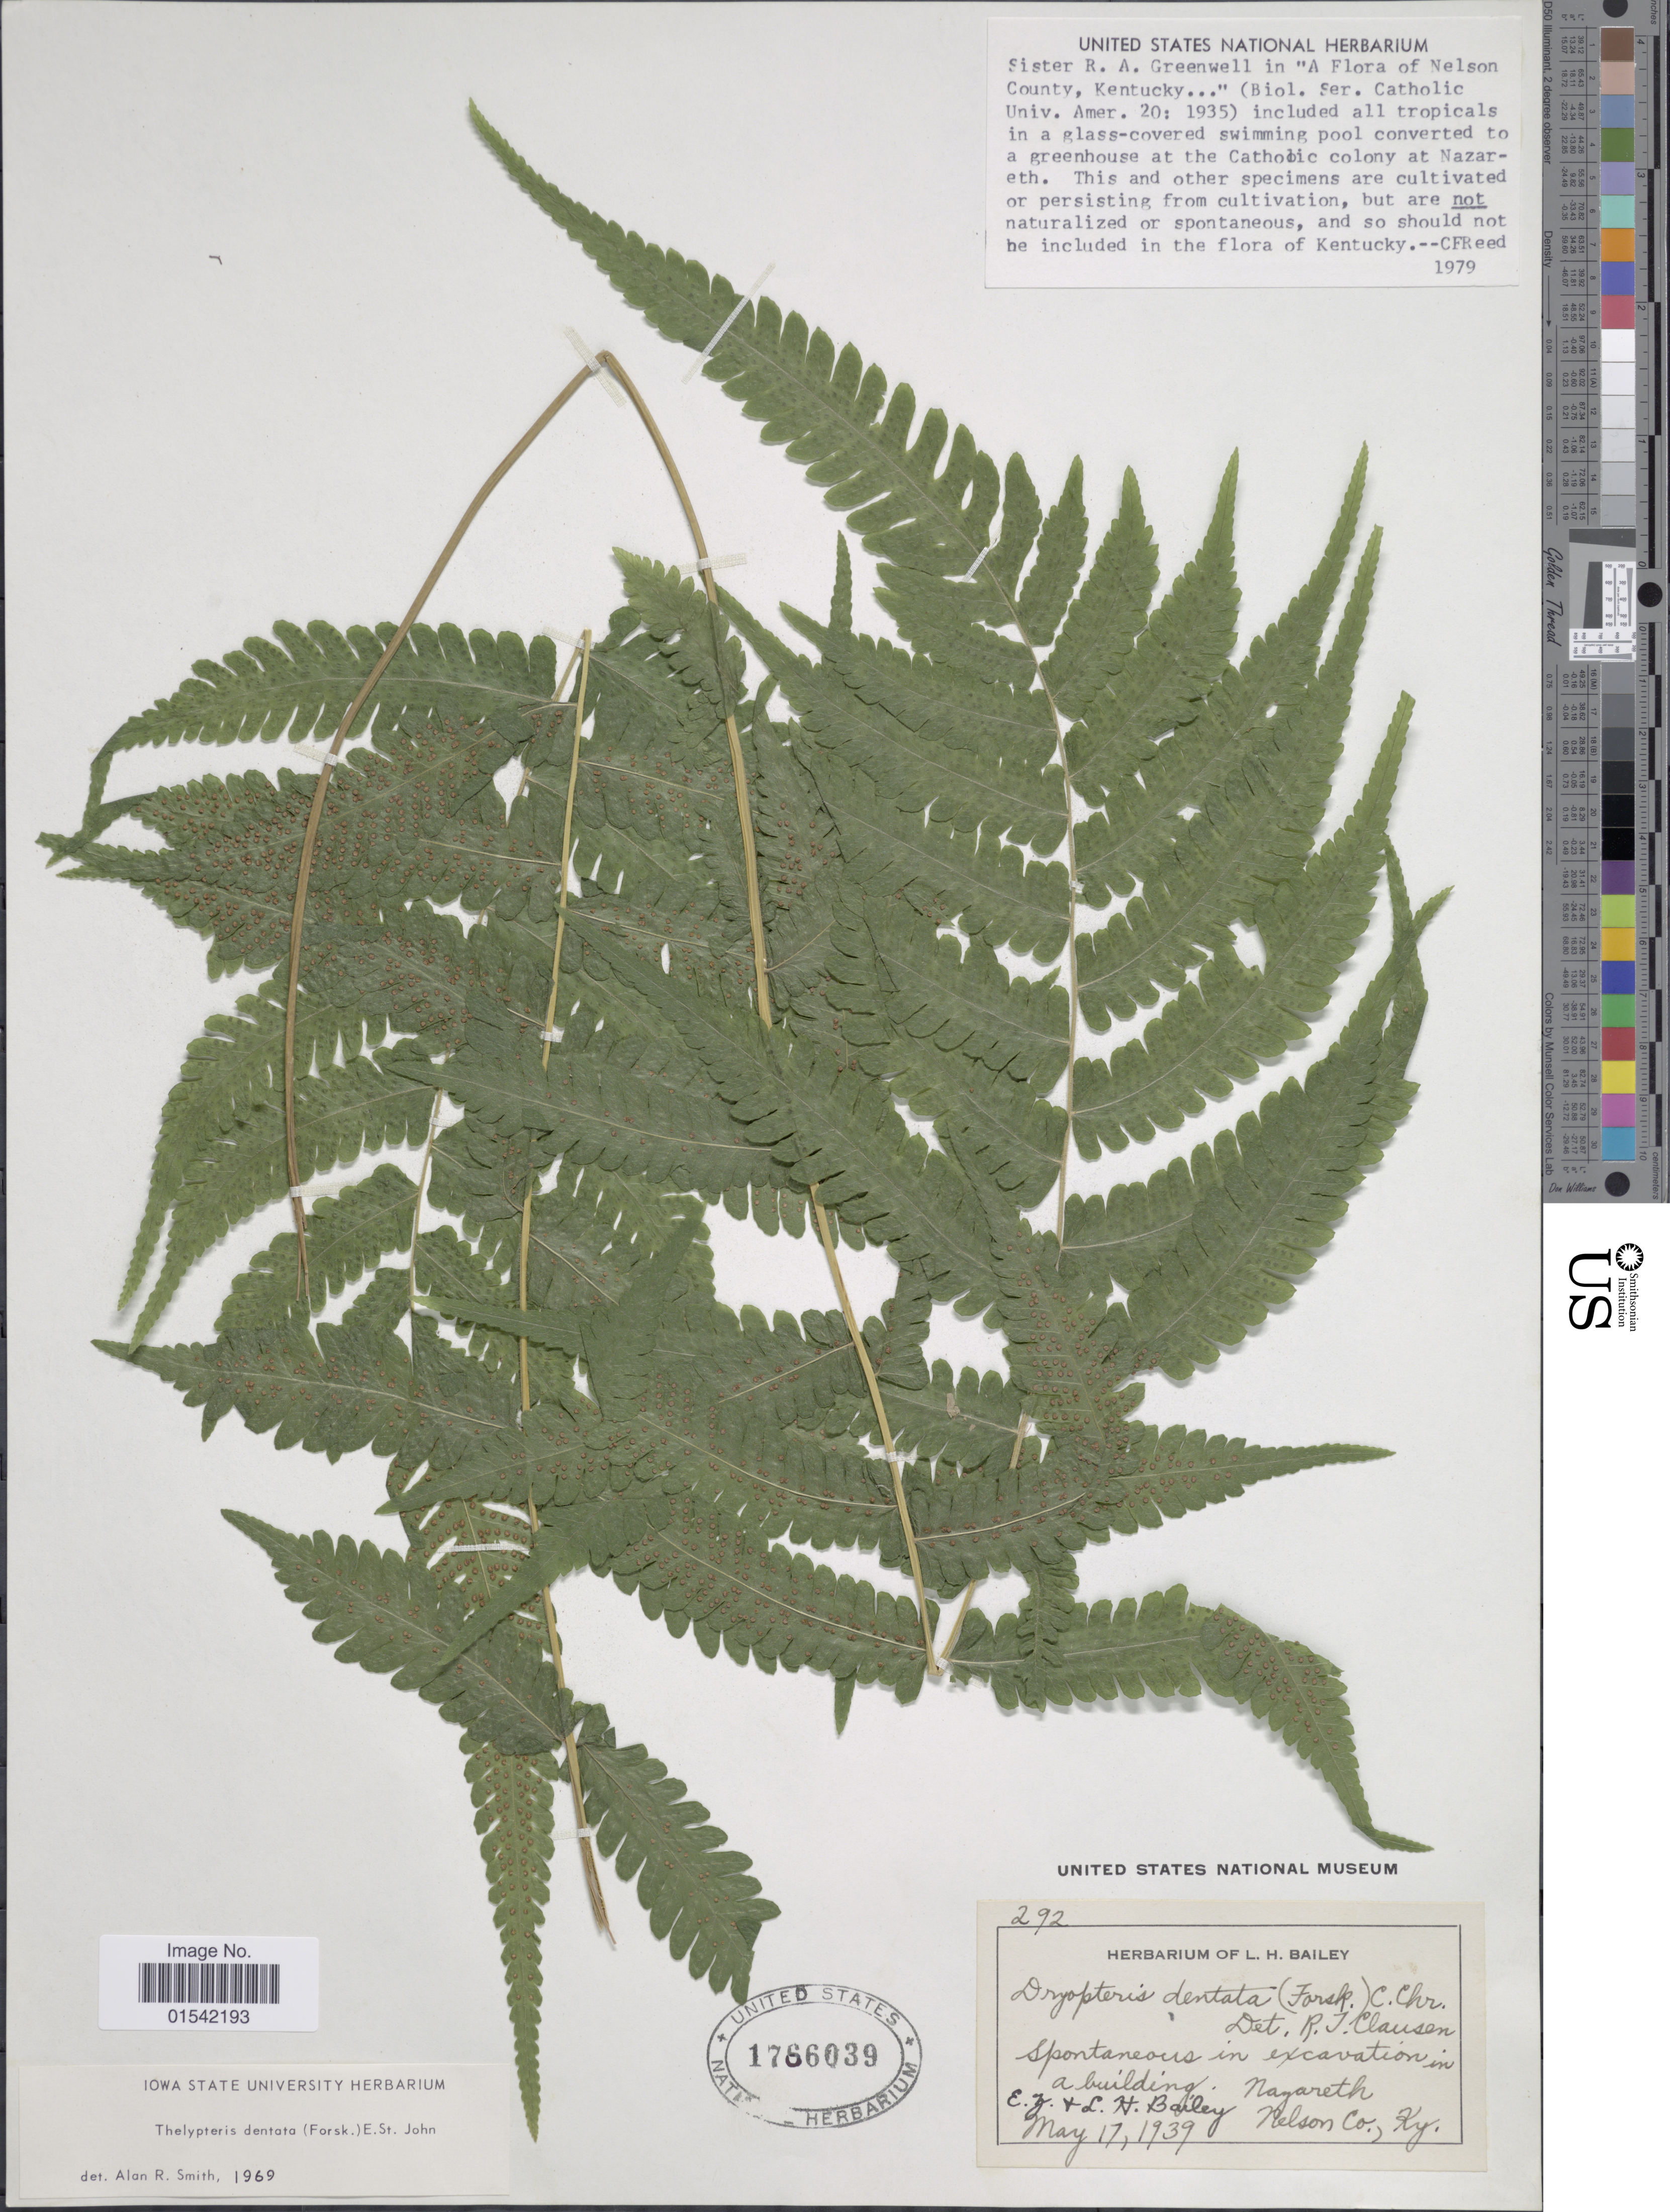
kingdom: Plantae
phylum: Tracheophyta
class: Polypodiopsida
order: Polypodiales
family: Thelypteridaceae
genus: Cyclosorus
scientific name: Cyclosorus quadrangularis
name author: (Fée) Tardieu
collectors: E. Z. Bailey & L. H. Bailey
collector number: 292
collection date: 1939-05-17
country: United States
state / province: Kentucky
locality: Nazareth, Nelson Co., Ky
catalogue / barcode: US 1766039